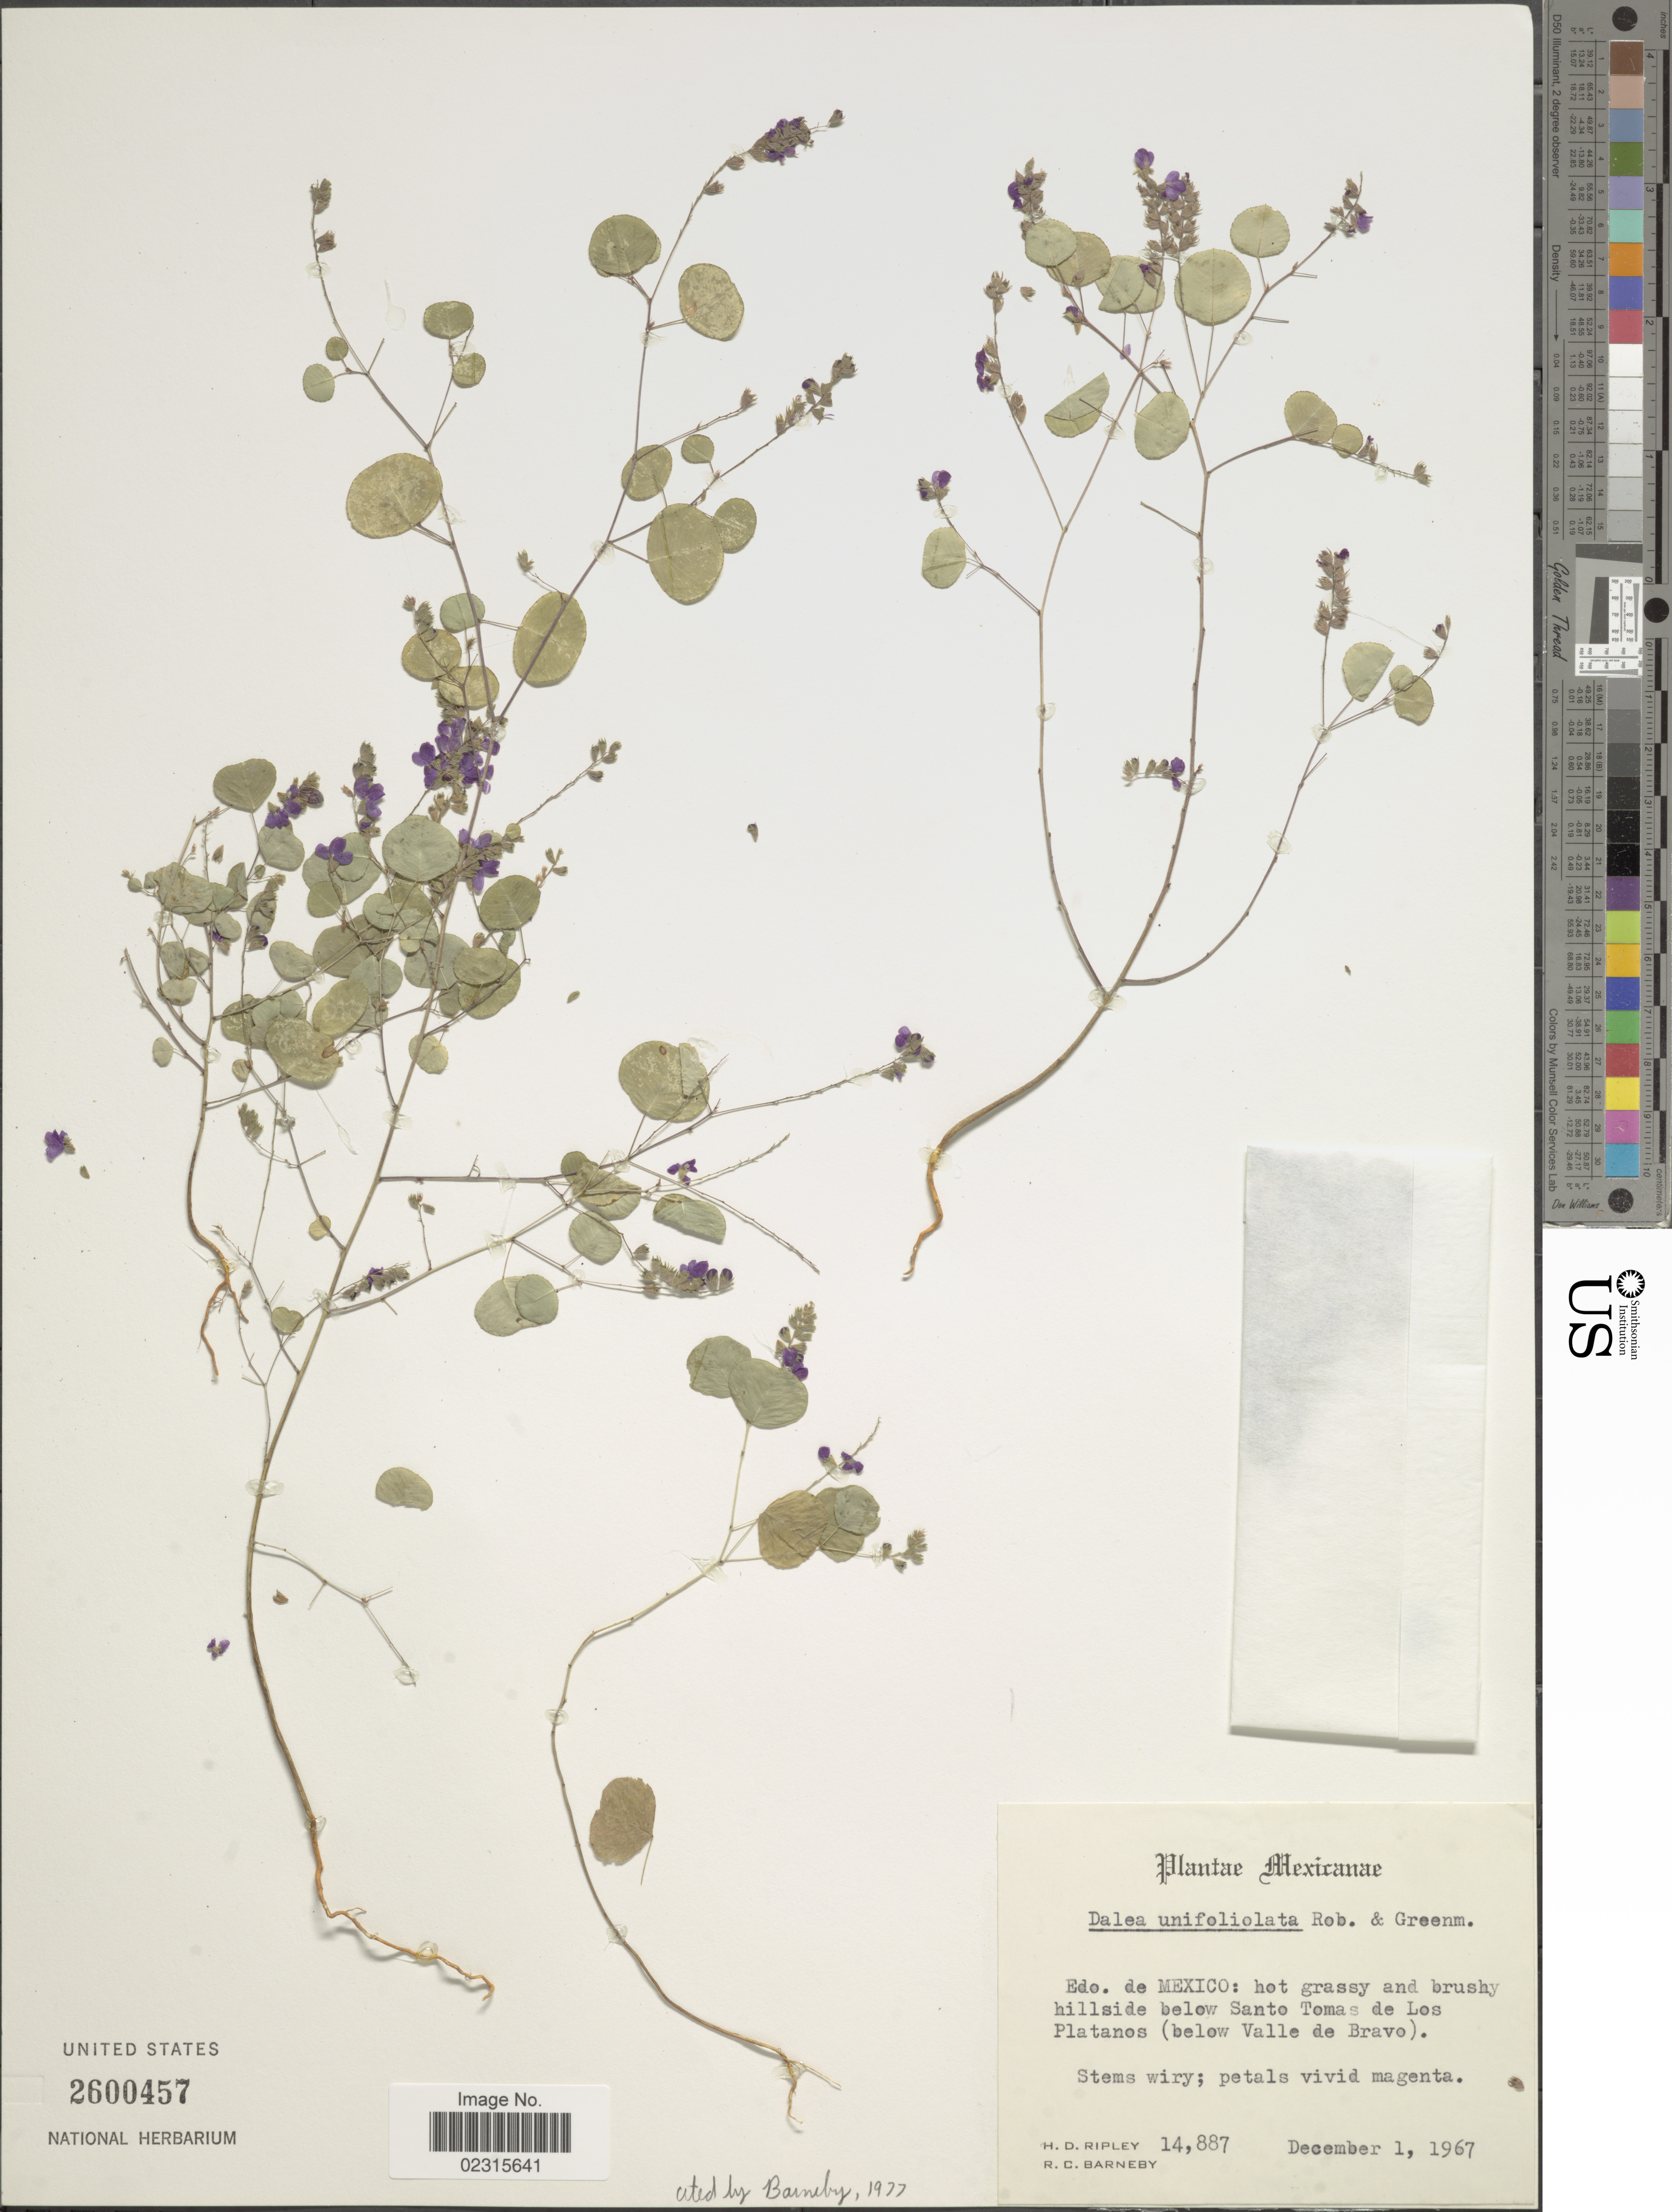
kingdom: Plantae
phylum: Tracheophyta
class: Magnoliopsida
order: Fabales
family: Fabaceae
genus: Marina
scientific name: Marina unifoliolata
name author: (B.L. Rob. & Greenm.) Barneby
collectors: H. Ripley & R. C. Barneby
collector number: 14887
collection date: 1967-12-01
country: Mexico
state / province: México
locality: Edo. de Mexico: hot grassy and brushy hillside below Santo Tomas de Los Platanos (below Valle de Bravo)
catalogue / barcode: US 2600457